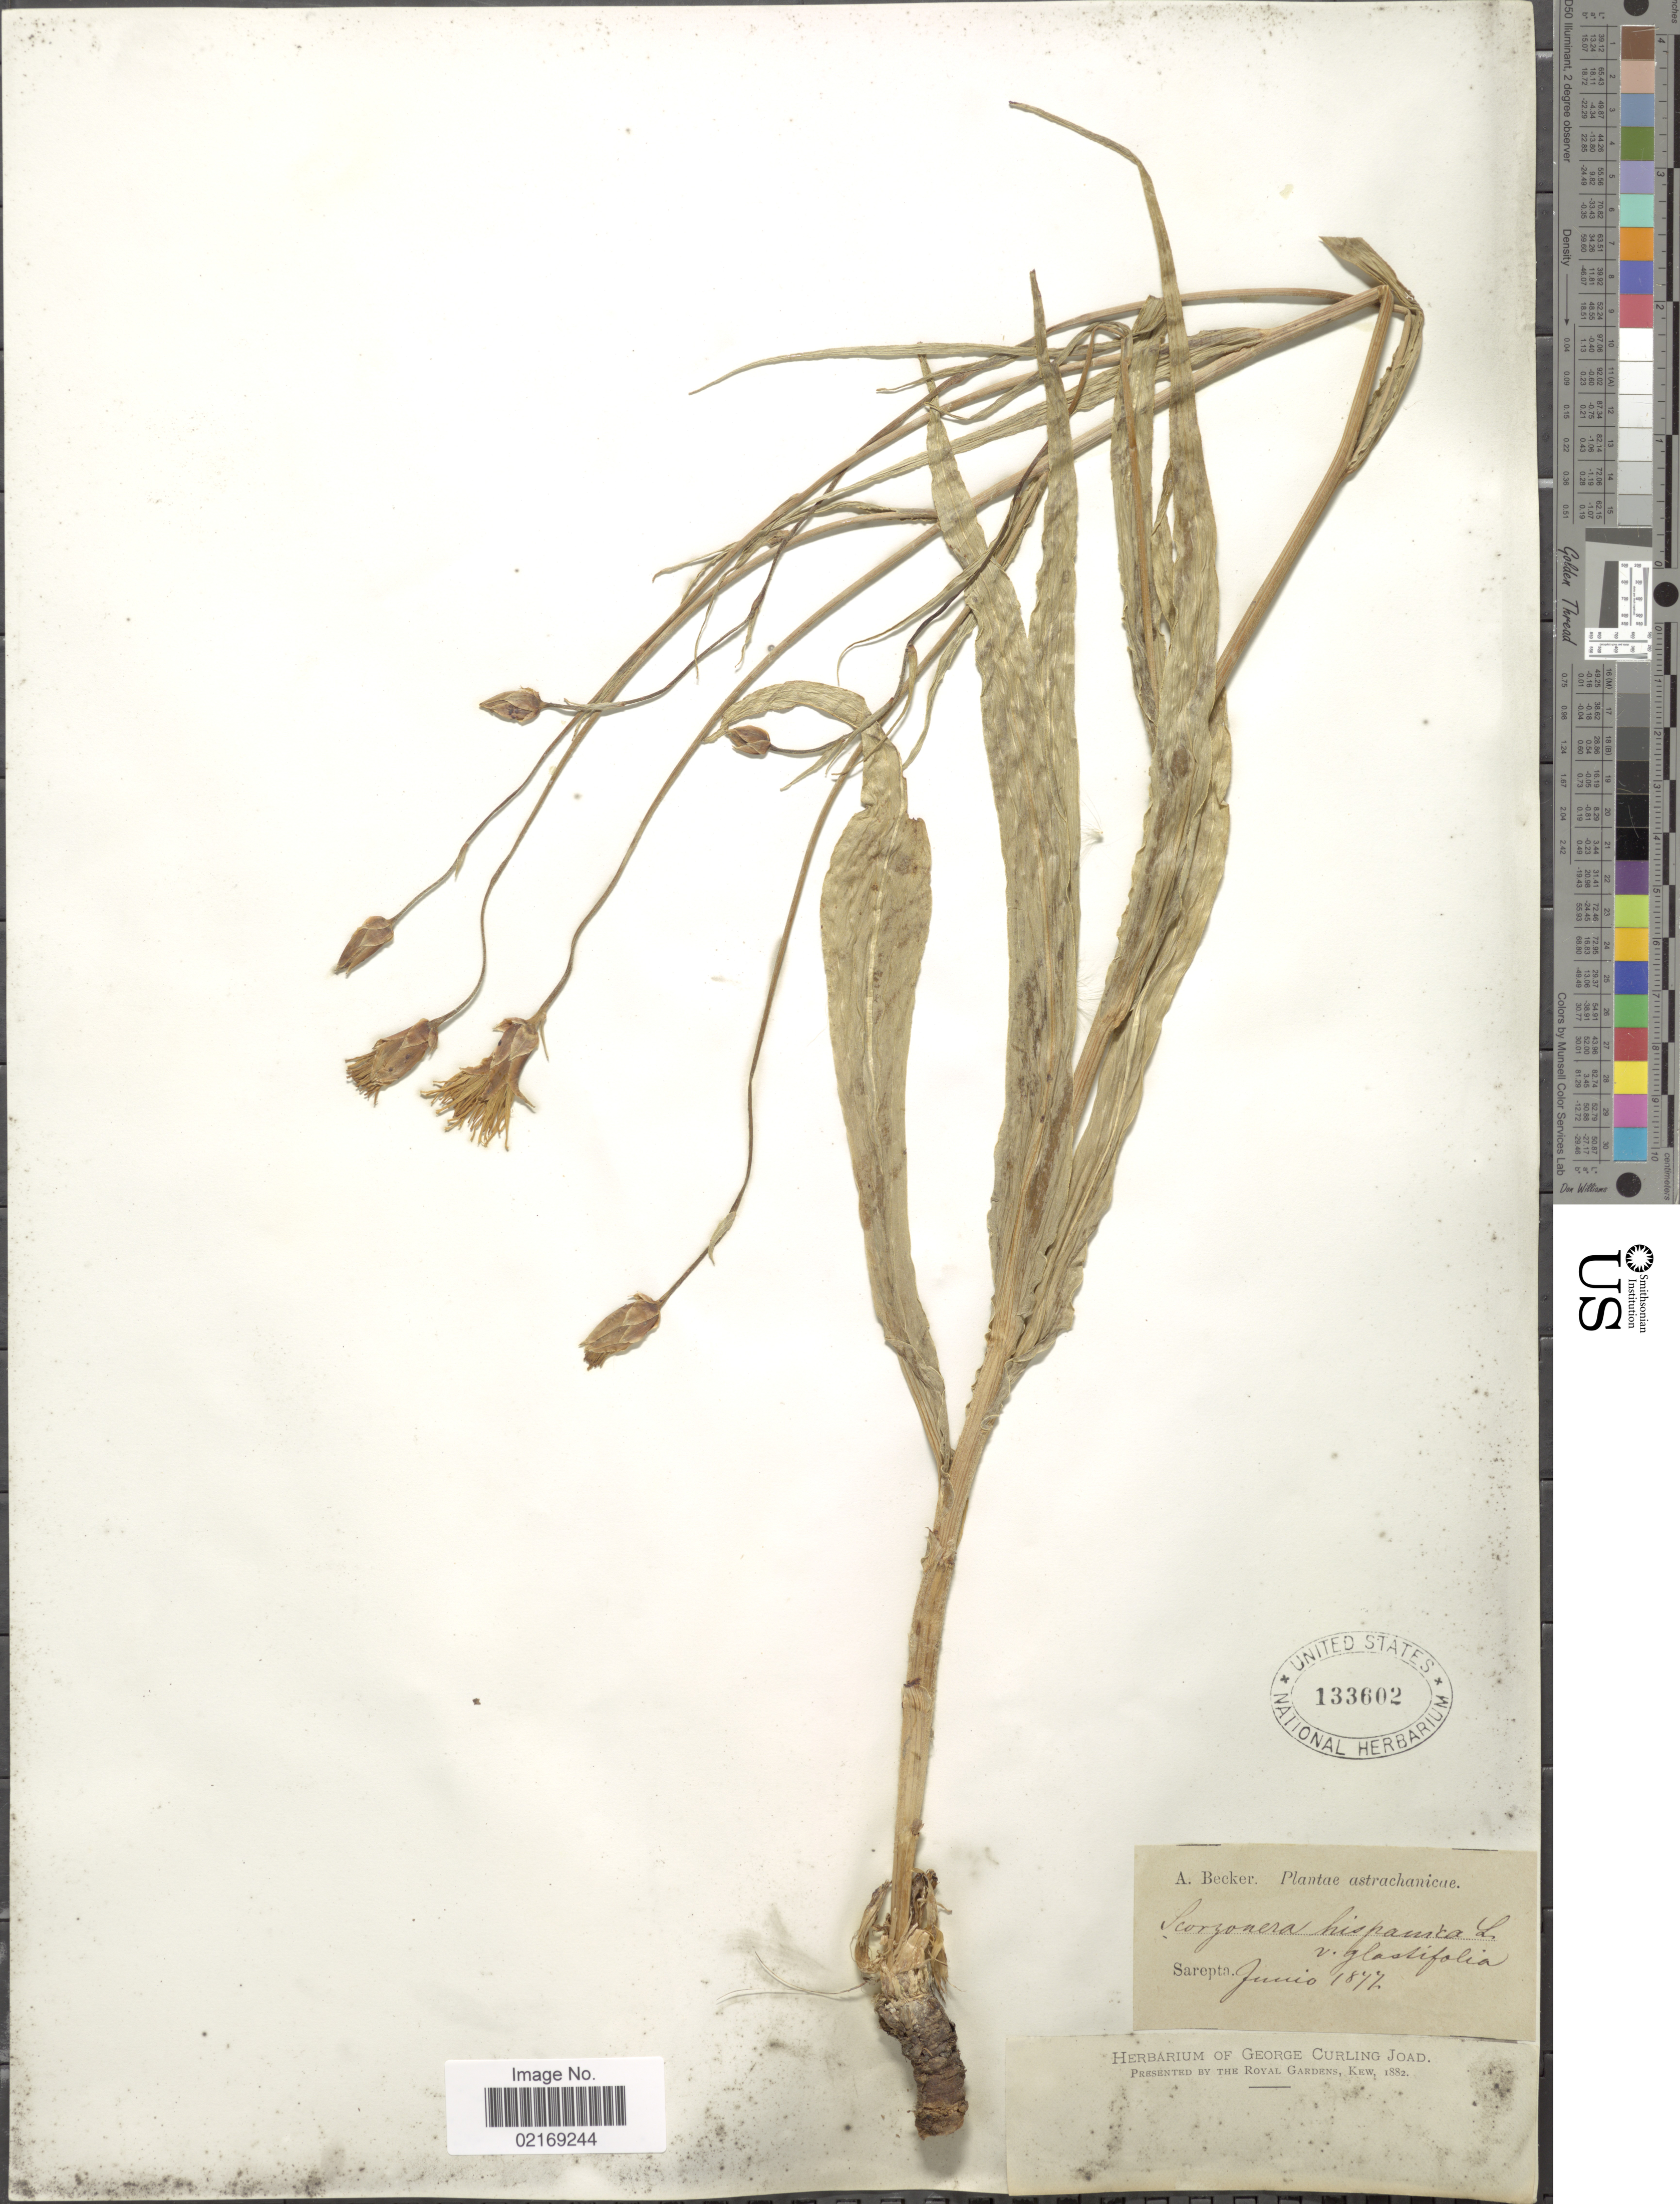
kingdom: Plantae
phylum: Tracheophyta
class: Magnoliopsida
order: Asterales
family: Asteraceae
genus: Scorzonera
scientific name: Scorzonera hispanica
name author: L.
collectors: A. Becker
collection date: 1872-06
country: Russian Federation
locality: Astrachanicae.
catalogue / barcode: US 133602